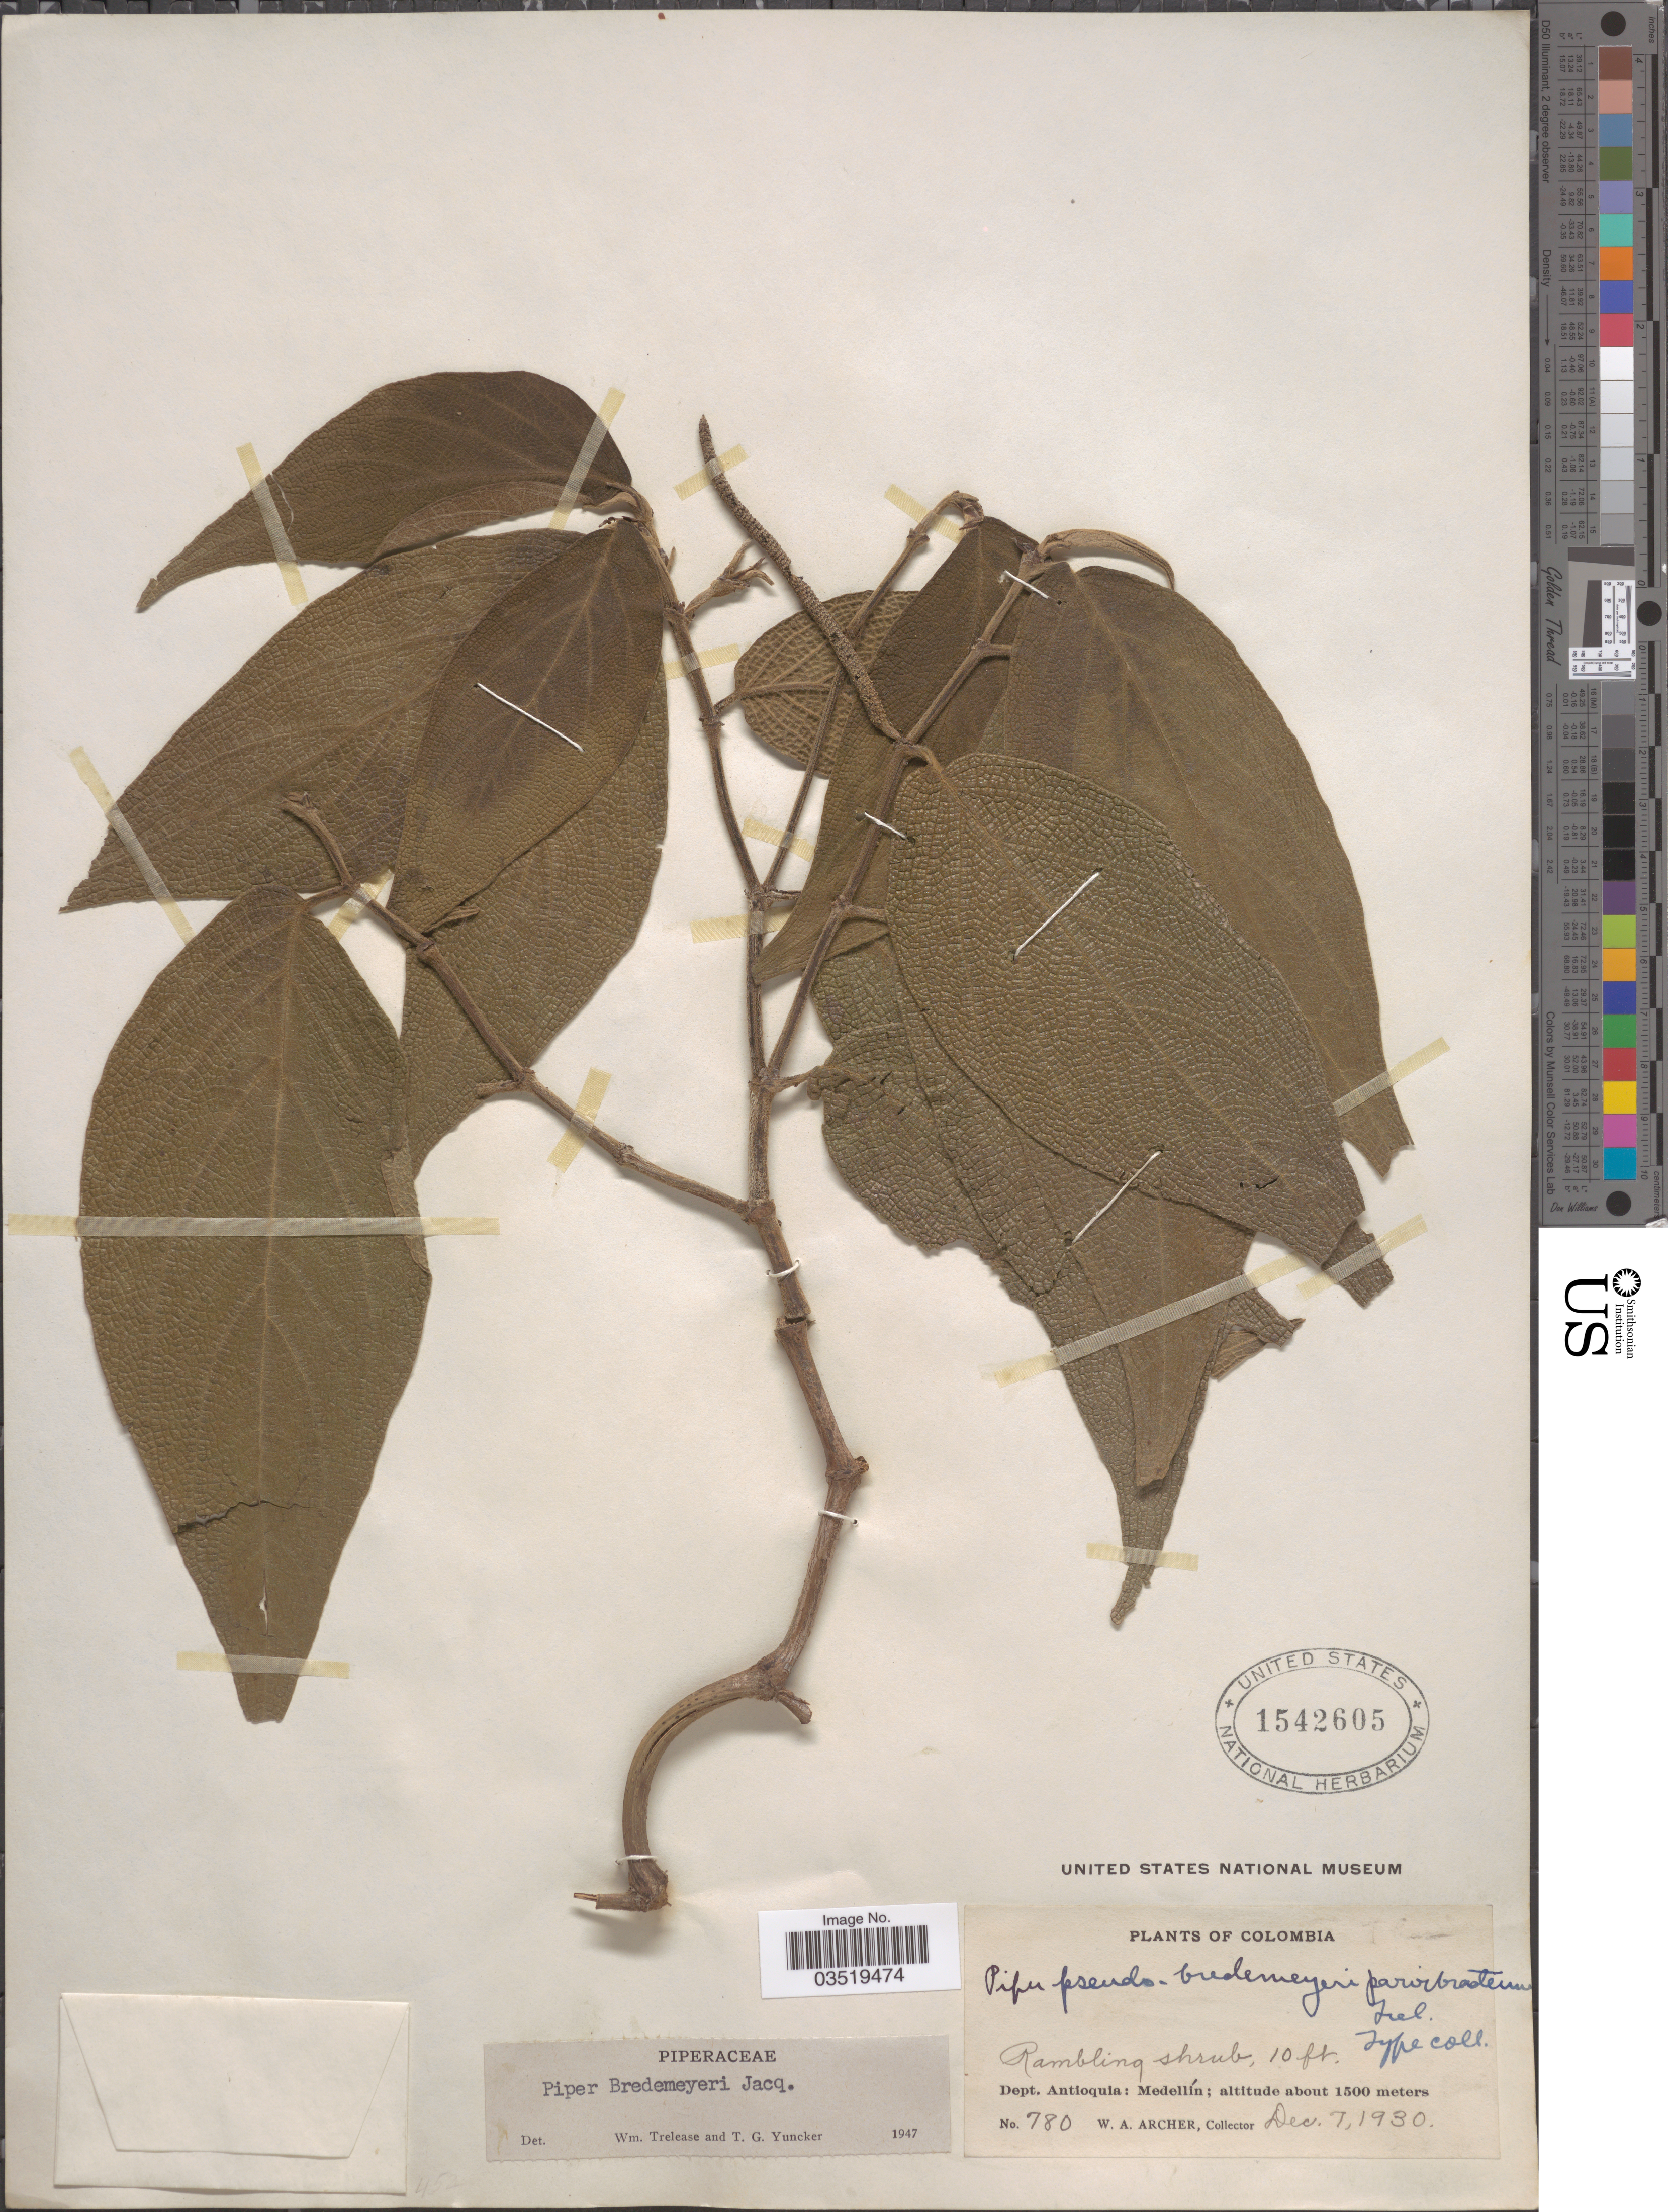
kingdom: Plantae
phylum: Tracheophyta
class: Magnoliopsida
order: Piperales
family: Piperaceae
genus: Piper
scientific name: Piper bredemeyeri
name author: J. Jacq.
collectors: W. Archer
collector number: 780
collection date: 1930-12-07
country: Colombia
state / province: Antioquia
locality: Dept. Antioquia. Medellín.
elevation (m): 1500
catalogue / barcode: US 1542605